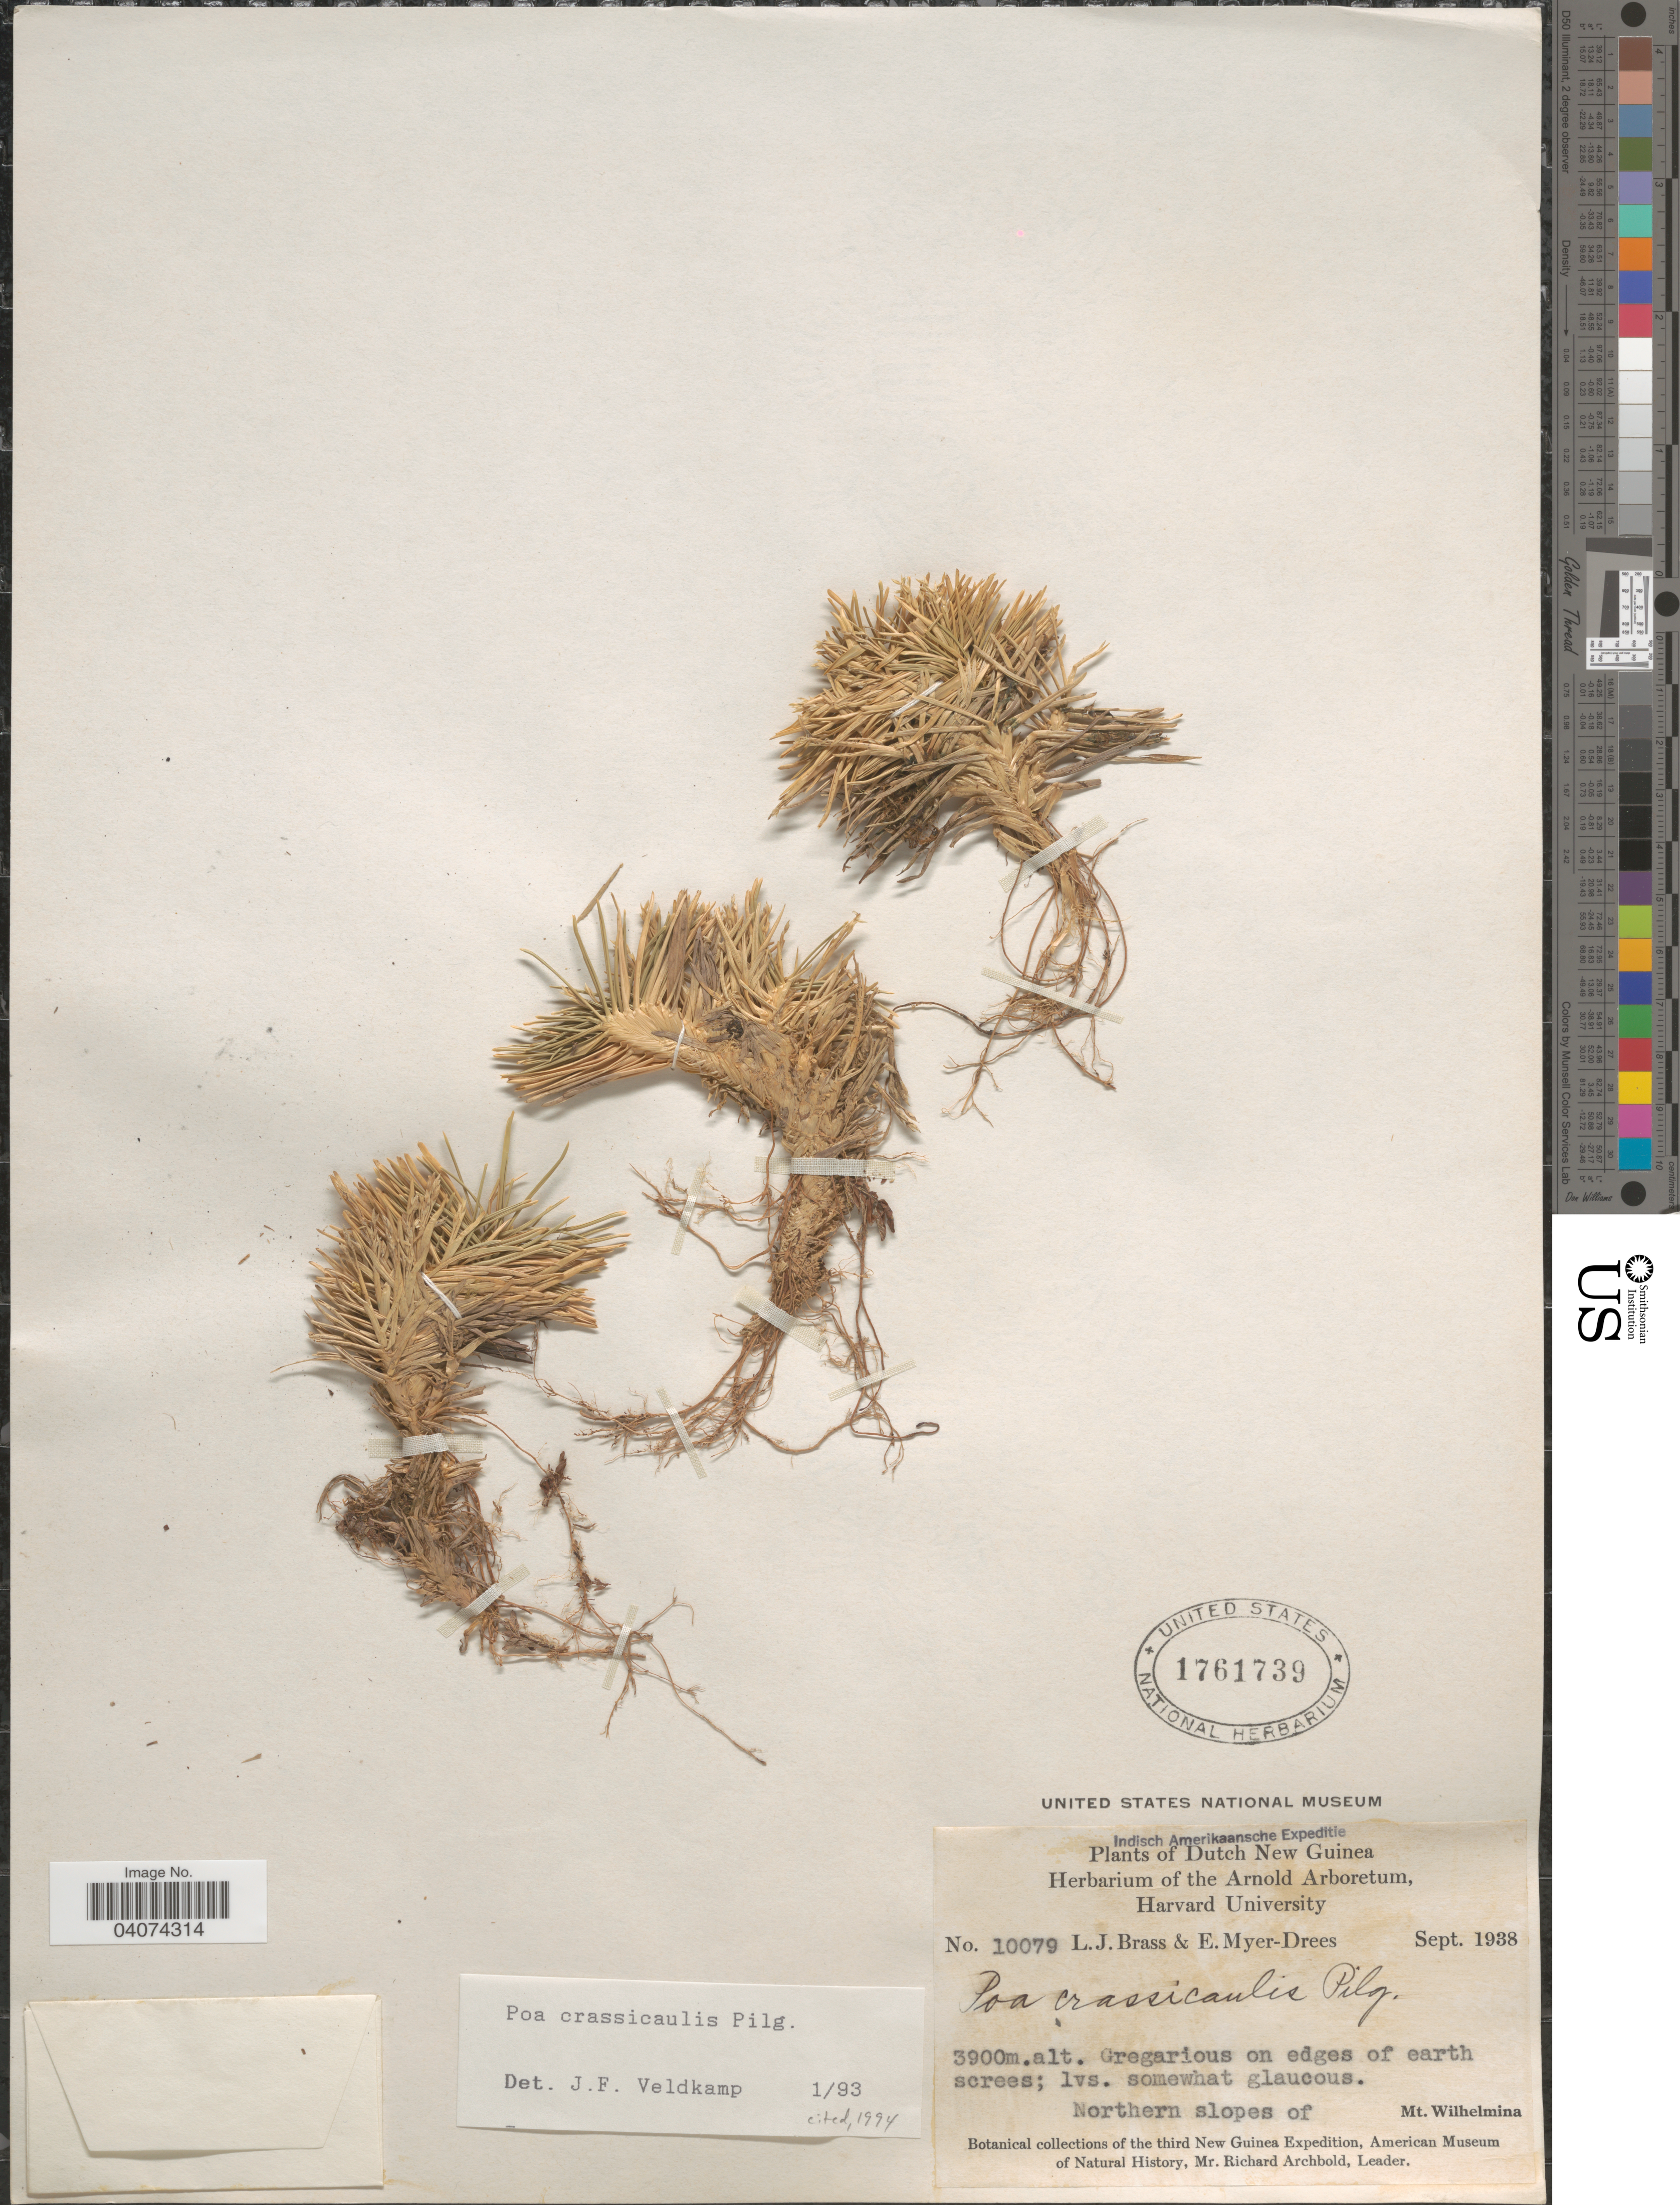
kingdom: Plantae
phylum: Tracheophyta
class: Liliopsida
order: Poales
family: Poaceae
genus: Poa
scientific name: Poa crassicaulis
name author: Pilg.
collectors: L. J. Brass & E. Myer-Drees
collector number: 10079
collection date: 1938-09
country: Indonesia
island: New Guinea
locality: Indisch Amerikaansche Expeditie. Dutch New Guinea. Northern slopes of Mt. Wilhelmina. The third New Guinea Expedition.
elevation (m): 3900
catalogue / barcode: US 1761739